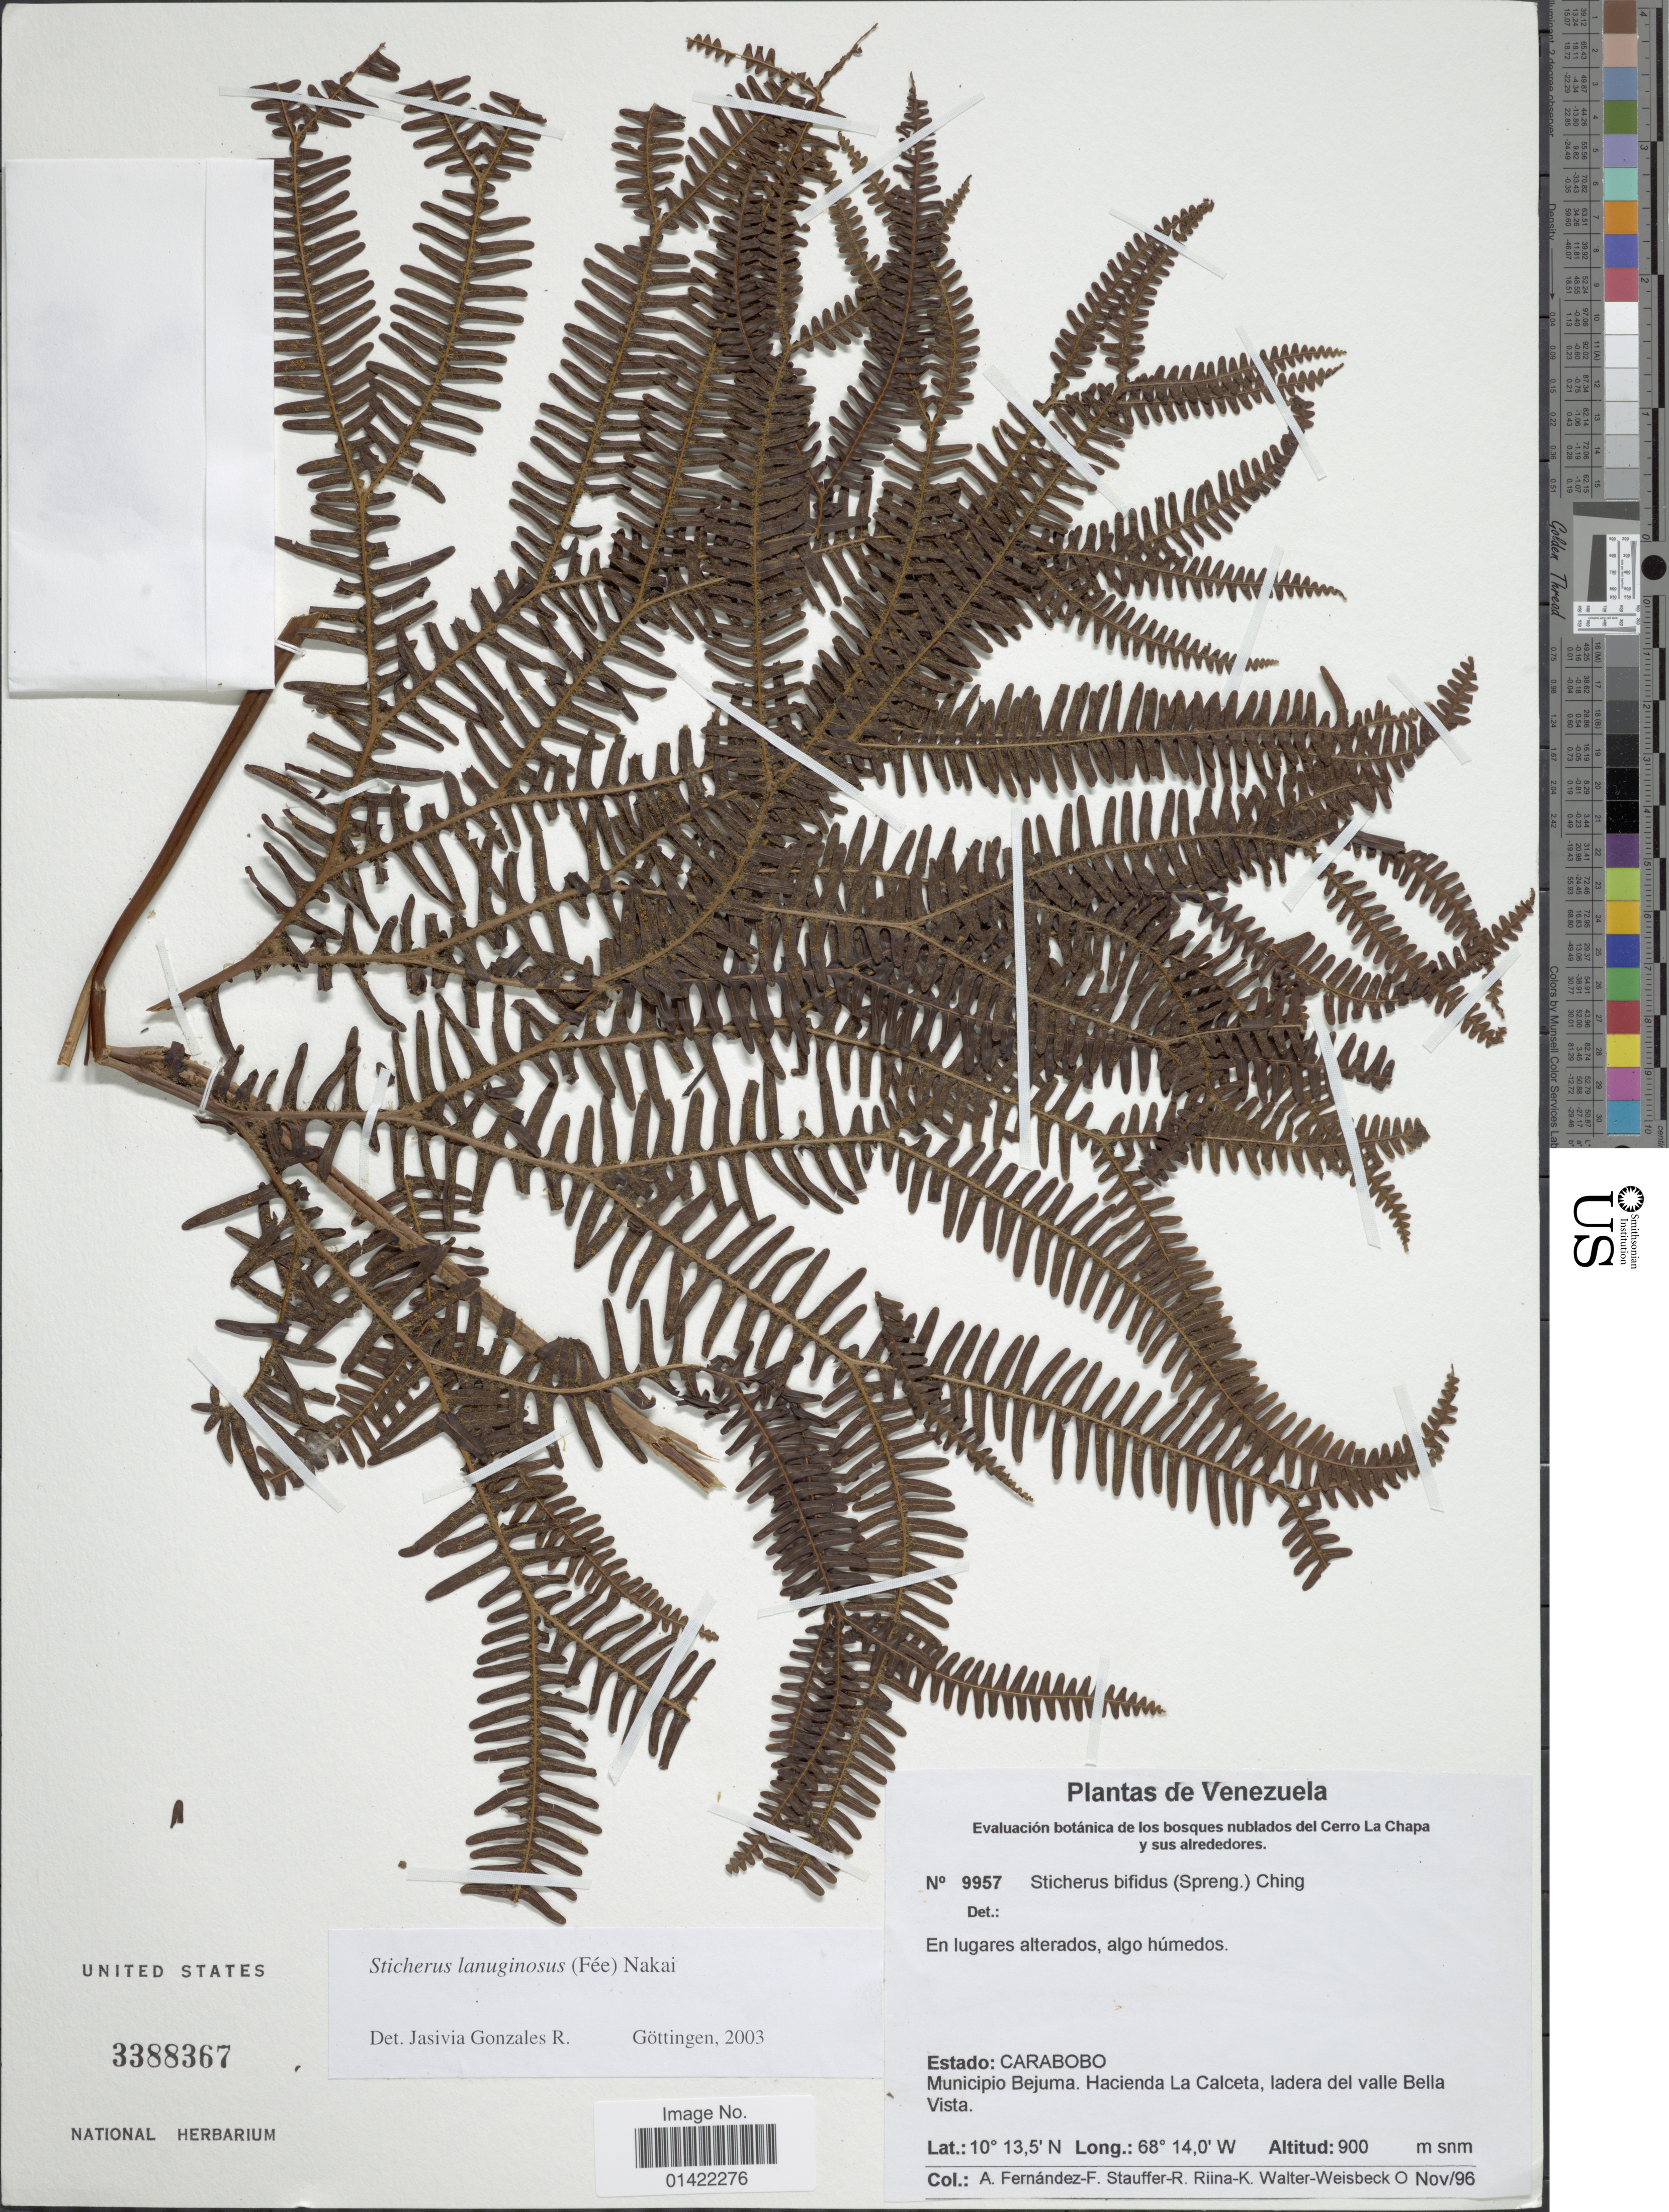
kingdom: Plantae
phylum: Tracheophyta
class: Polypodiopsida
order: Gleicheniales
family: Gleicheniaceae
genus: Sticherus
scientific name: Sticherus lanuginosus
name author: (Fée) Nakai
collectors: A. Fernández, F. W. Stauffer, R. Riina & K. Walter-Weisbeck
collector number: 9957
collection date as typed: Transcribed d/m/y: /11/96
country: Venezuela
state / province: Carabobo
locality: Municipio Bejuma, Hacienda La Calceta, ladera del valle Bella Vista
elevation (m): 900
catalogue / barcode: US 3388367